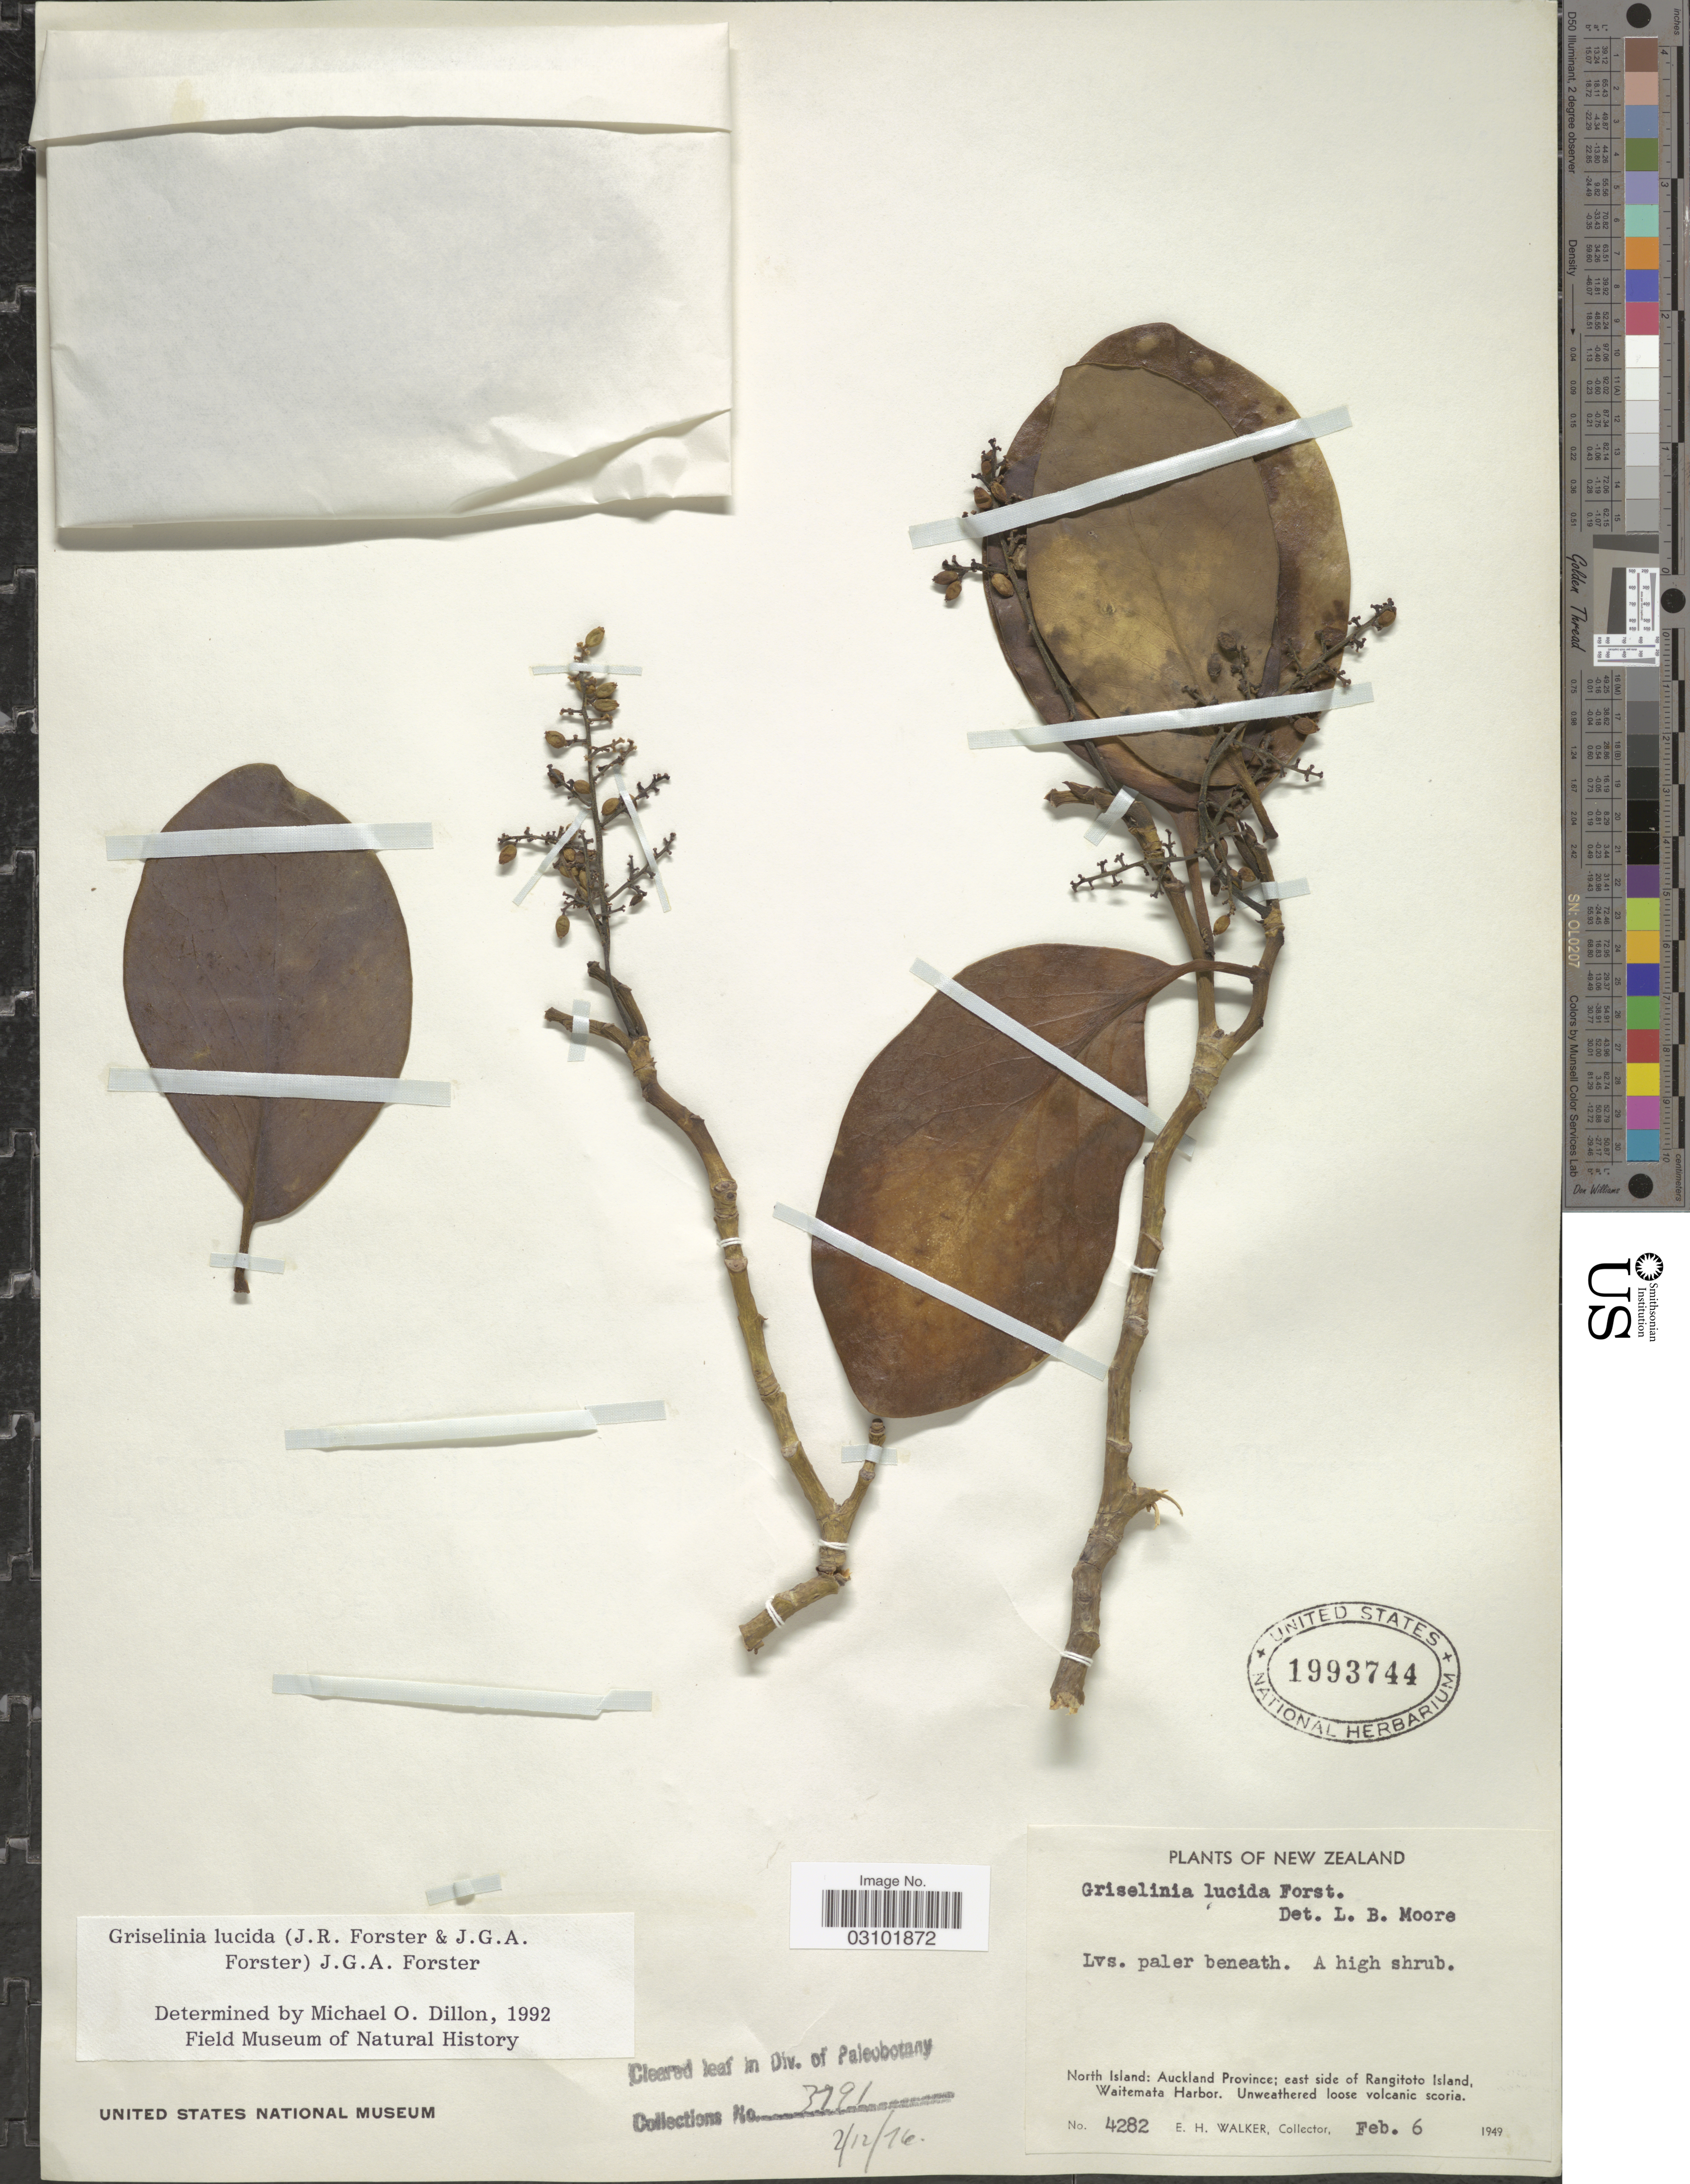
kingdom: Plantae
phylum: Tracheophyta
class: Magnoliopsida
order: Apiales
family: Griseliniaceae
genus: Griselinia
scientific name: Griselinia lucida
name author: (J.R. Forst. & G. Forst.) G. Forst.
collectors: E. H. Walker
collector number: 4282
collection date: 1949-02-06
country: New Zealand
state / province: Auckland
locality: North Island; east side of Rangitoto Island, Waitemata Harbor.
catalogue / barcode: US 1993744